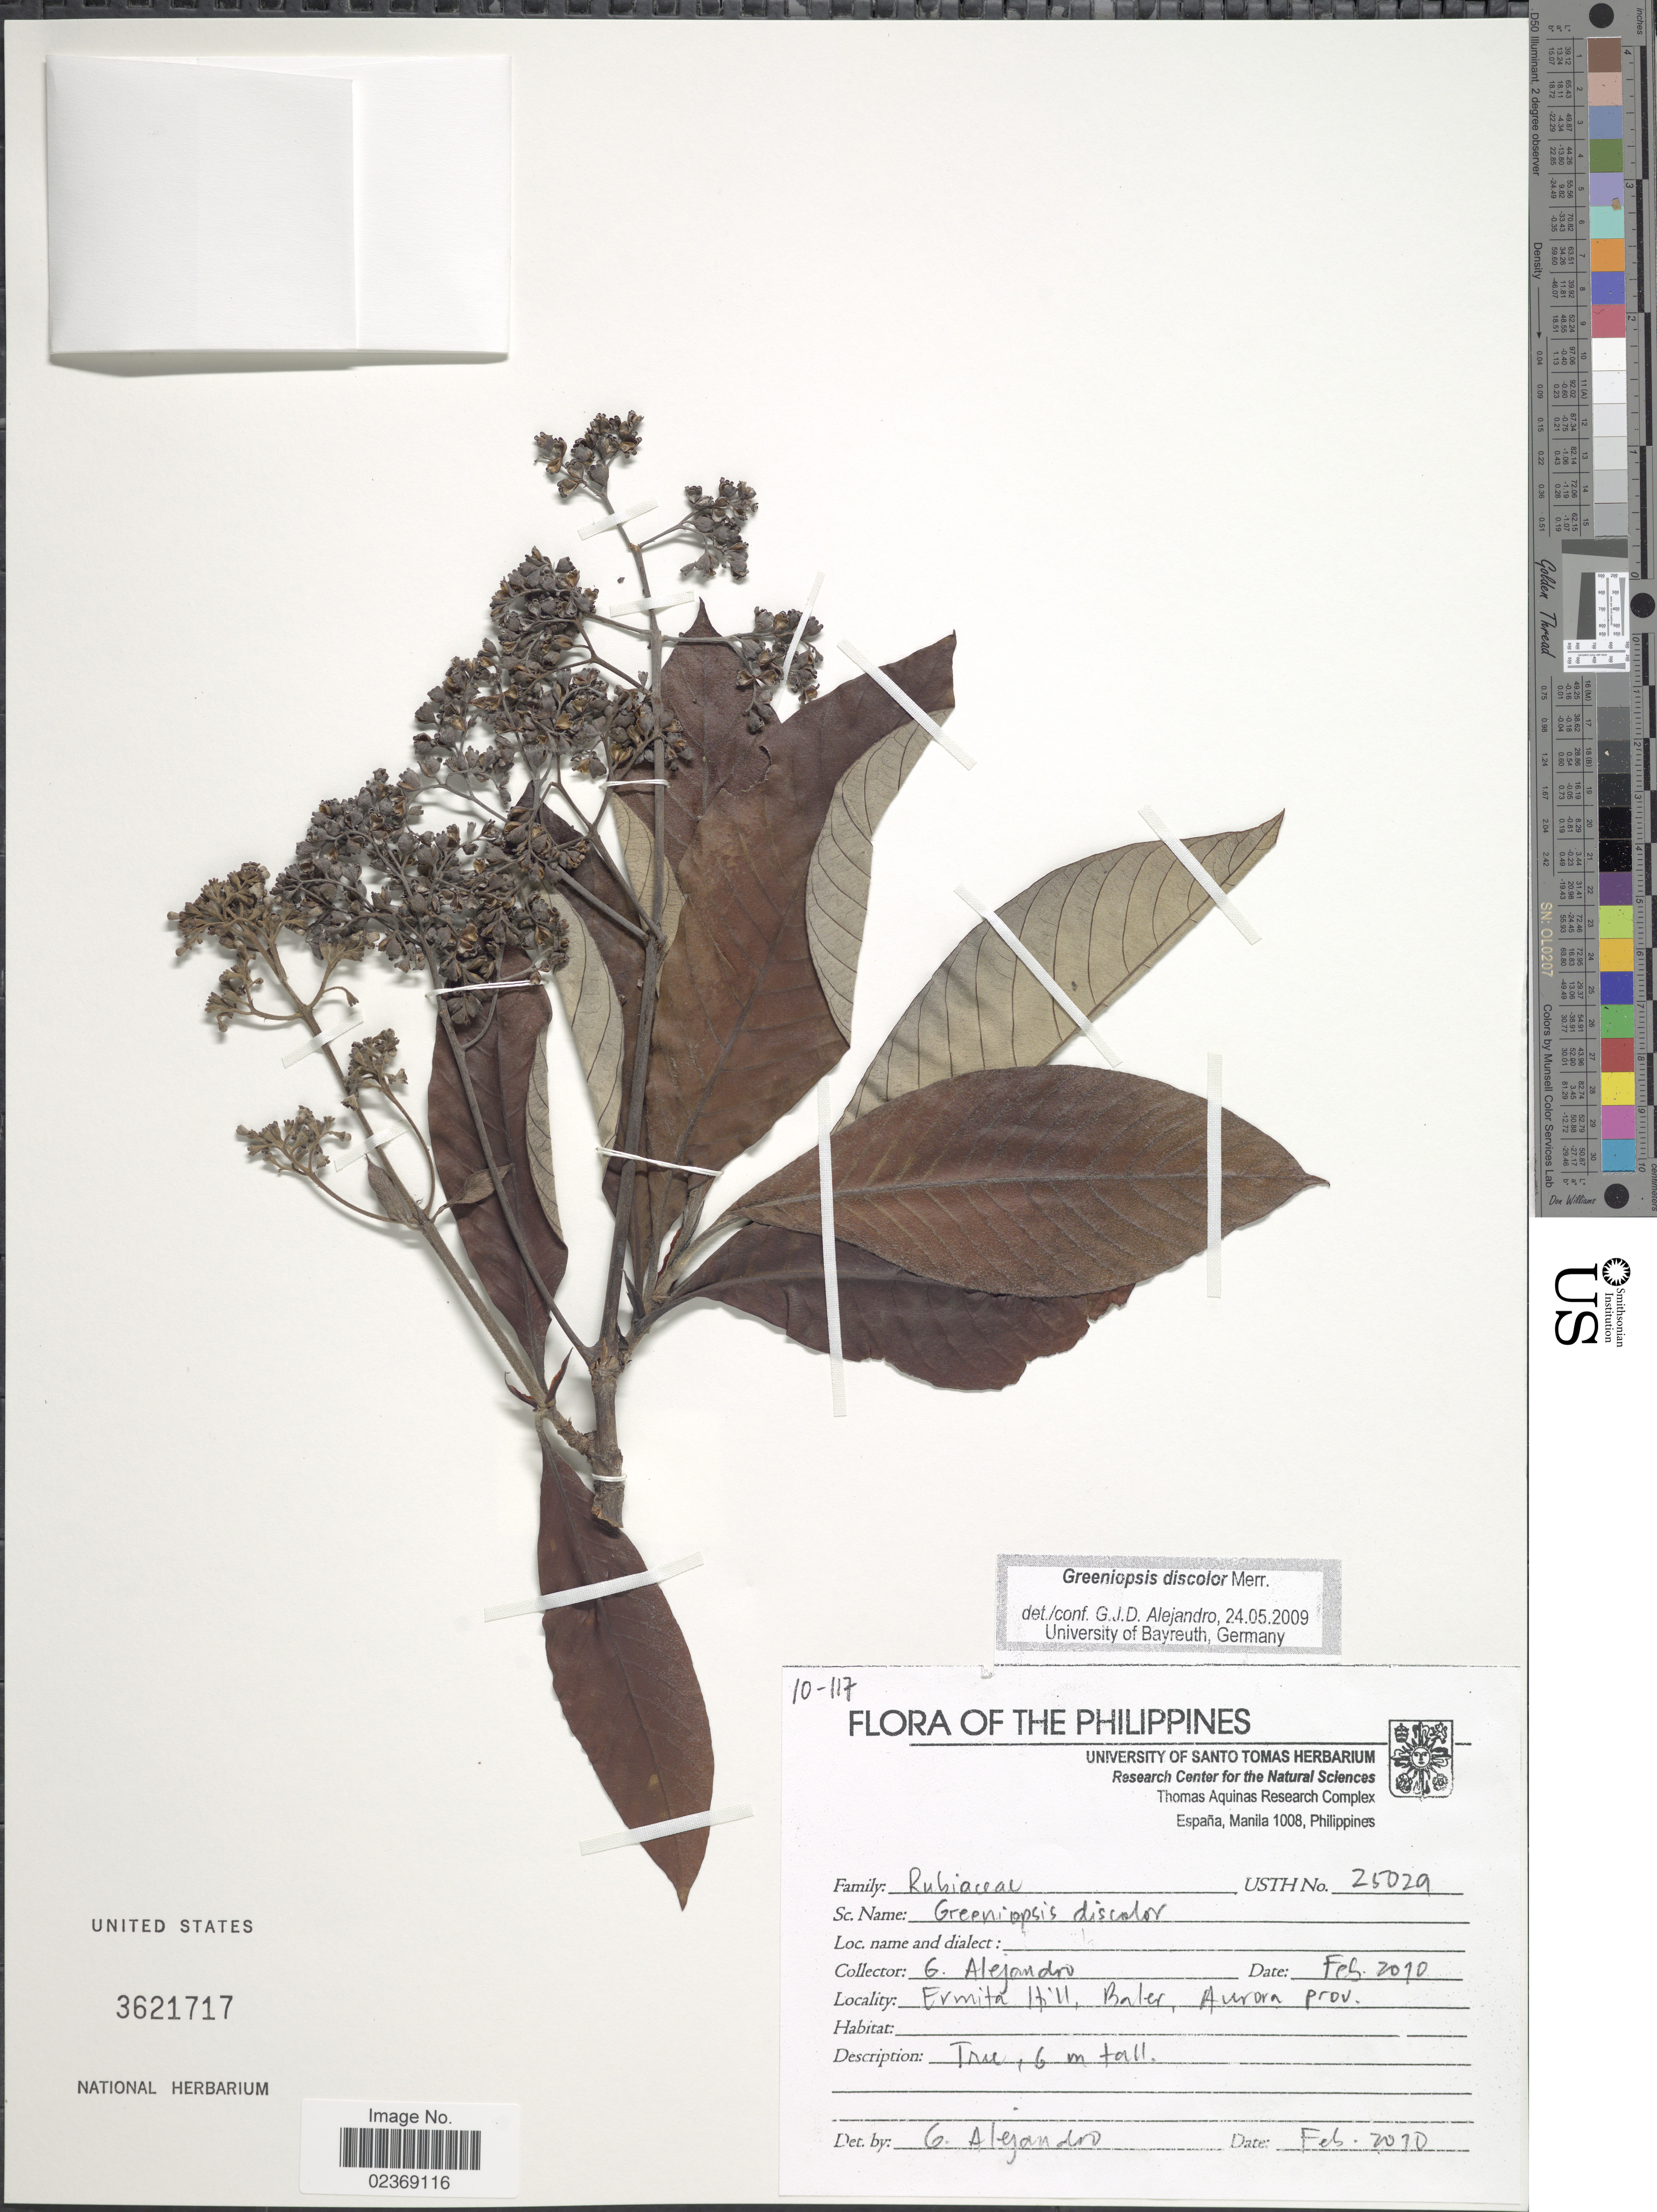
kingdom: Plantae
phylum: Tracheophyta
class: Magnoliopsida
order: Gentianales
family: Rubiaceae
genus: Greeniopsis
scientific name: Greeniopsis discolor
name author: Merr.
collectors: G. J. D. Alejandro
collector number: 25029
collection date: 2010-02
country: Philippines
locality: Ermita Hill, Baler, Aurora prov.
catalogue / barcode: US 3621717